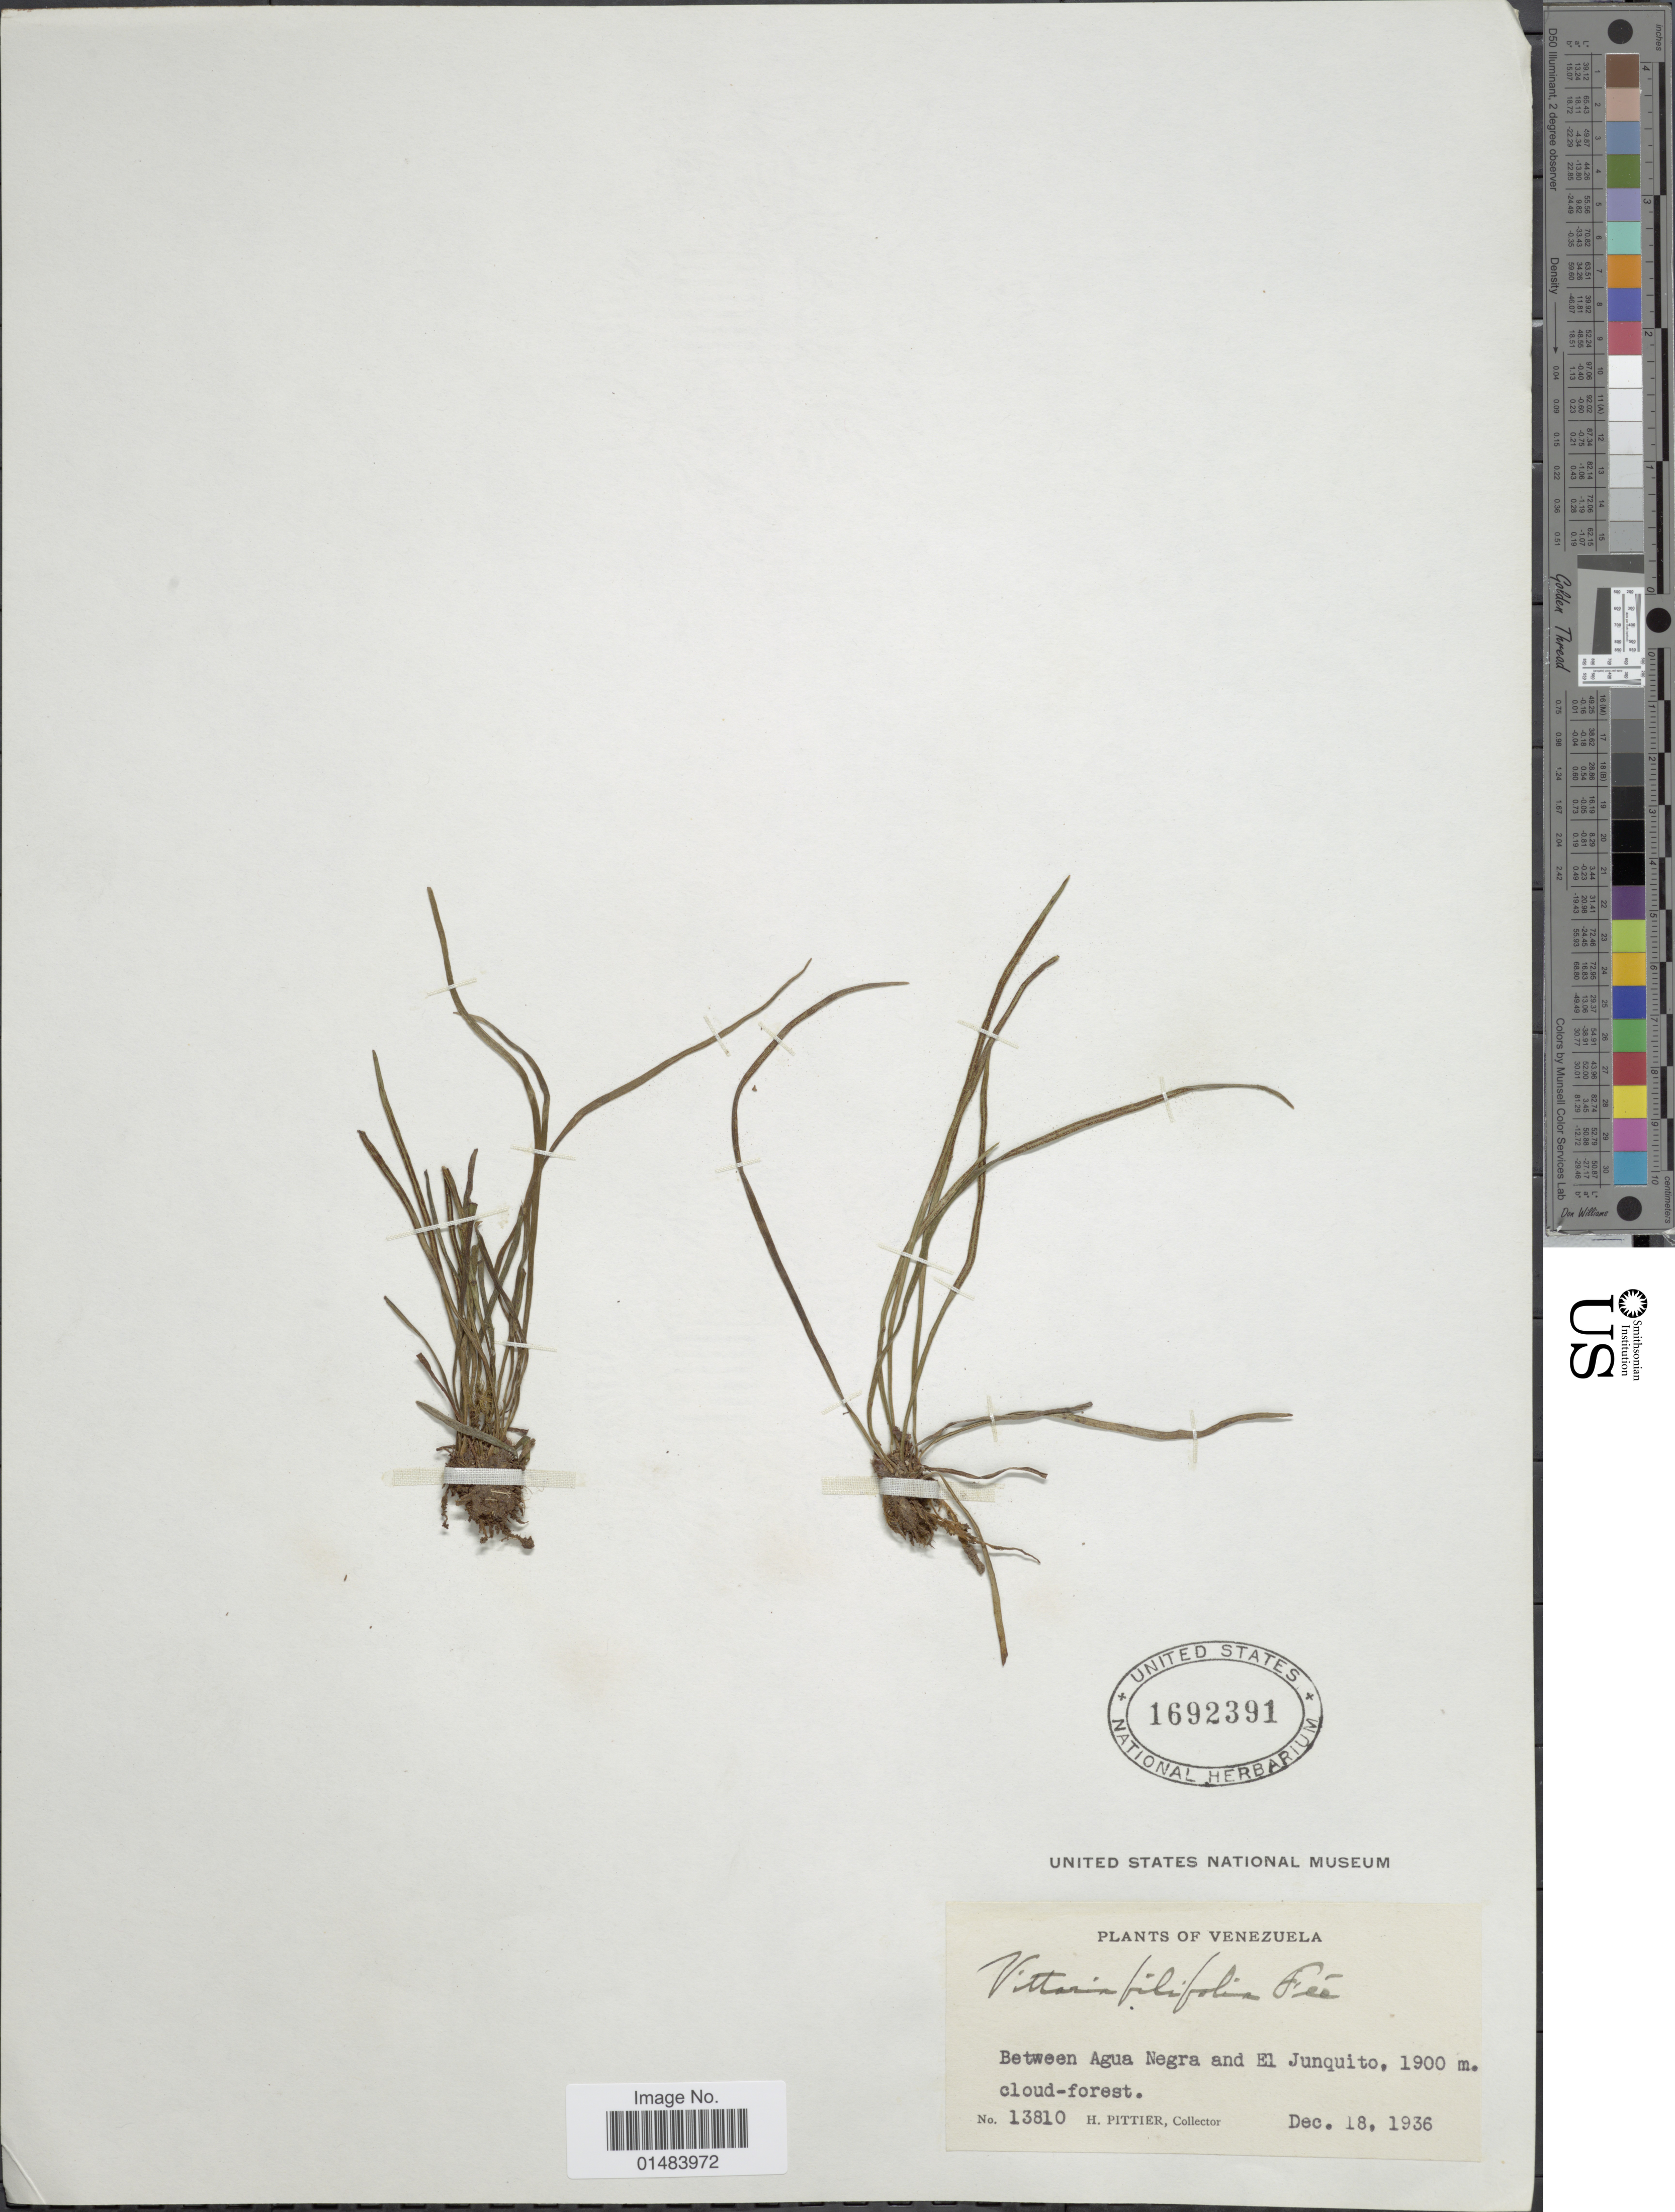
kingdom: Plantae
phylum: Tracheophyta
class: Polypodiopsida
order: Polypodiales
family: Pteridaceae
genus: Vittaria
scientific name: Vittaria graminifolia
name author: Kaulf.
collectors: H. F. Pittier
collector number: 13810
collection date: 1936-12-18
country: Venezuela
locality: Venezuela, between Agua Negra and El Junquito.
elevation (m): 1900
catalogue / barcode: US 1692391